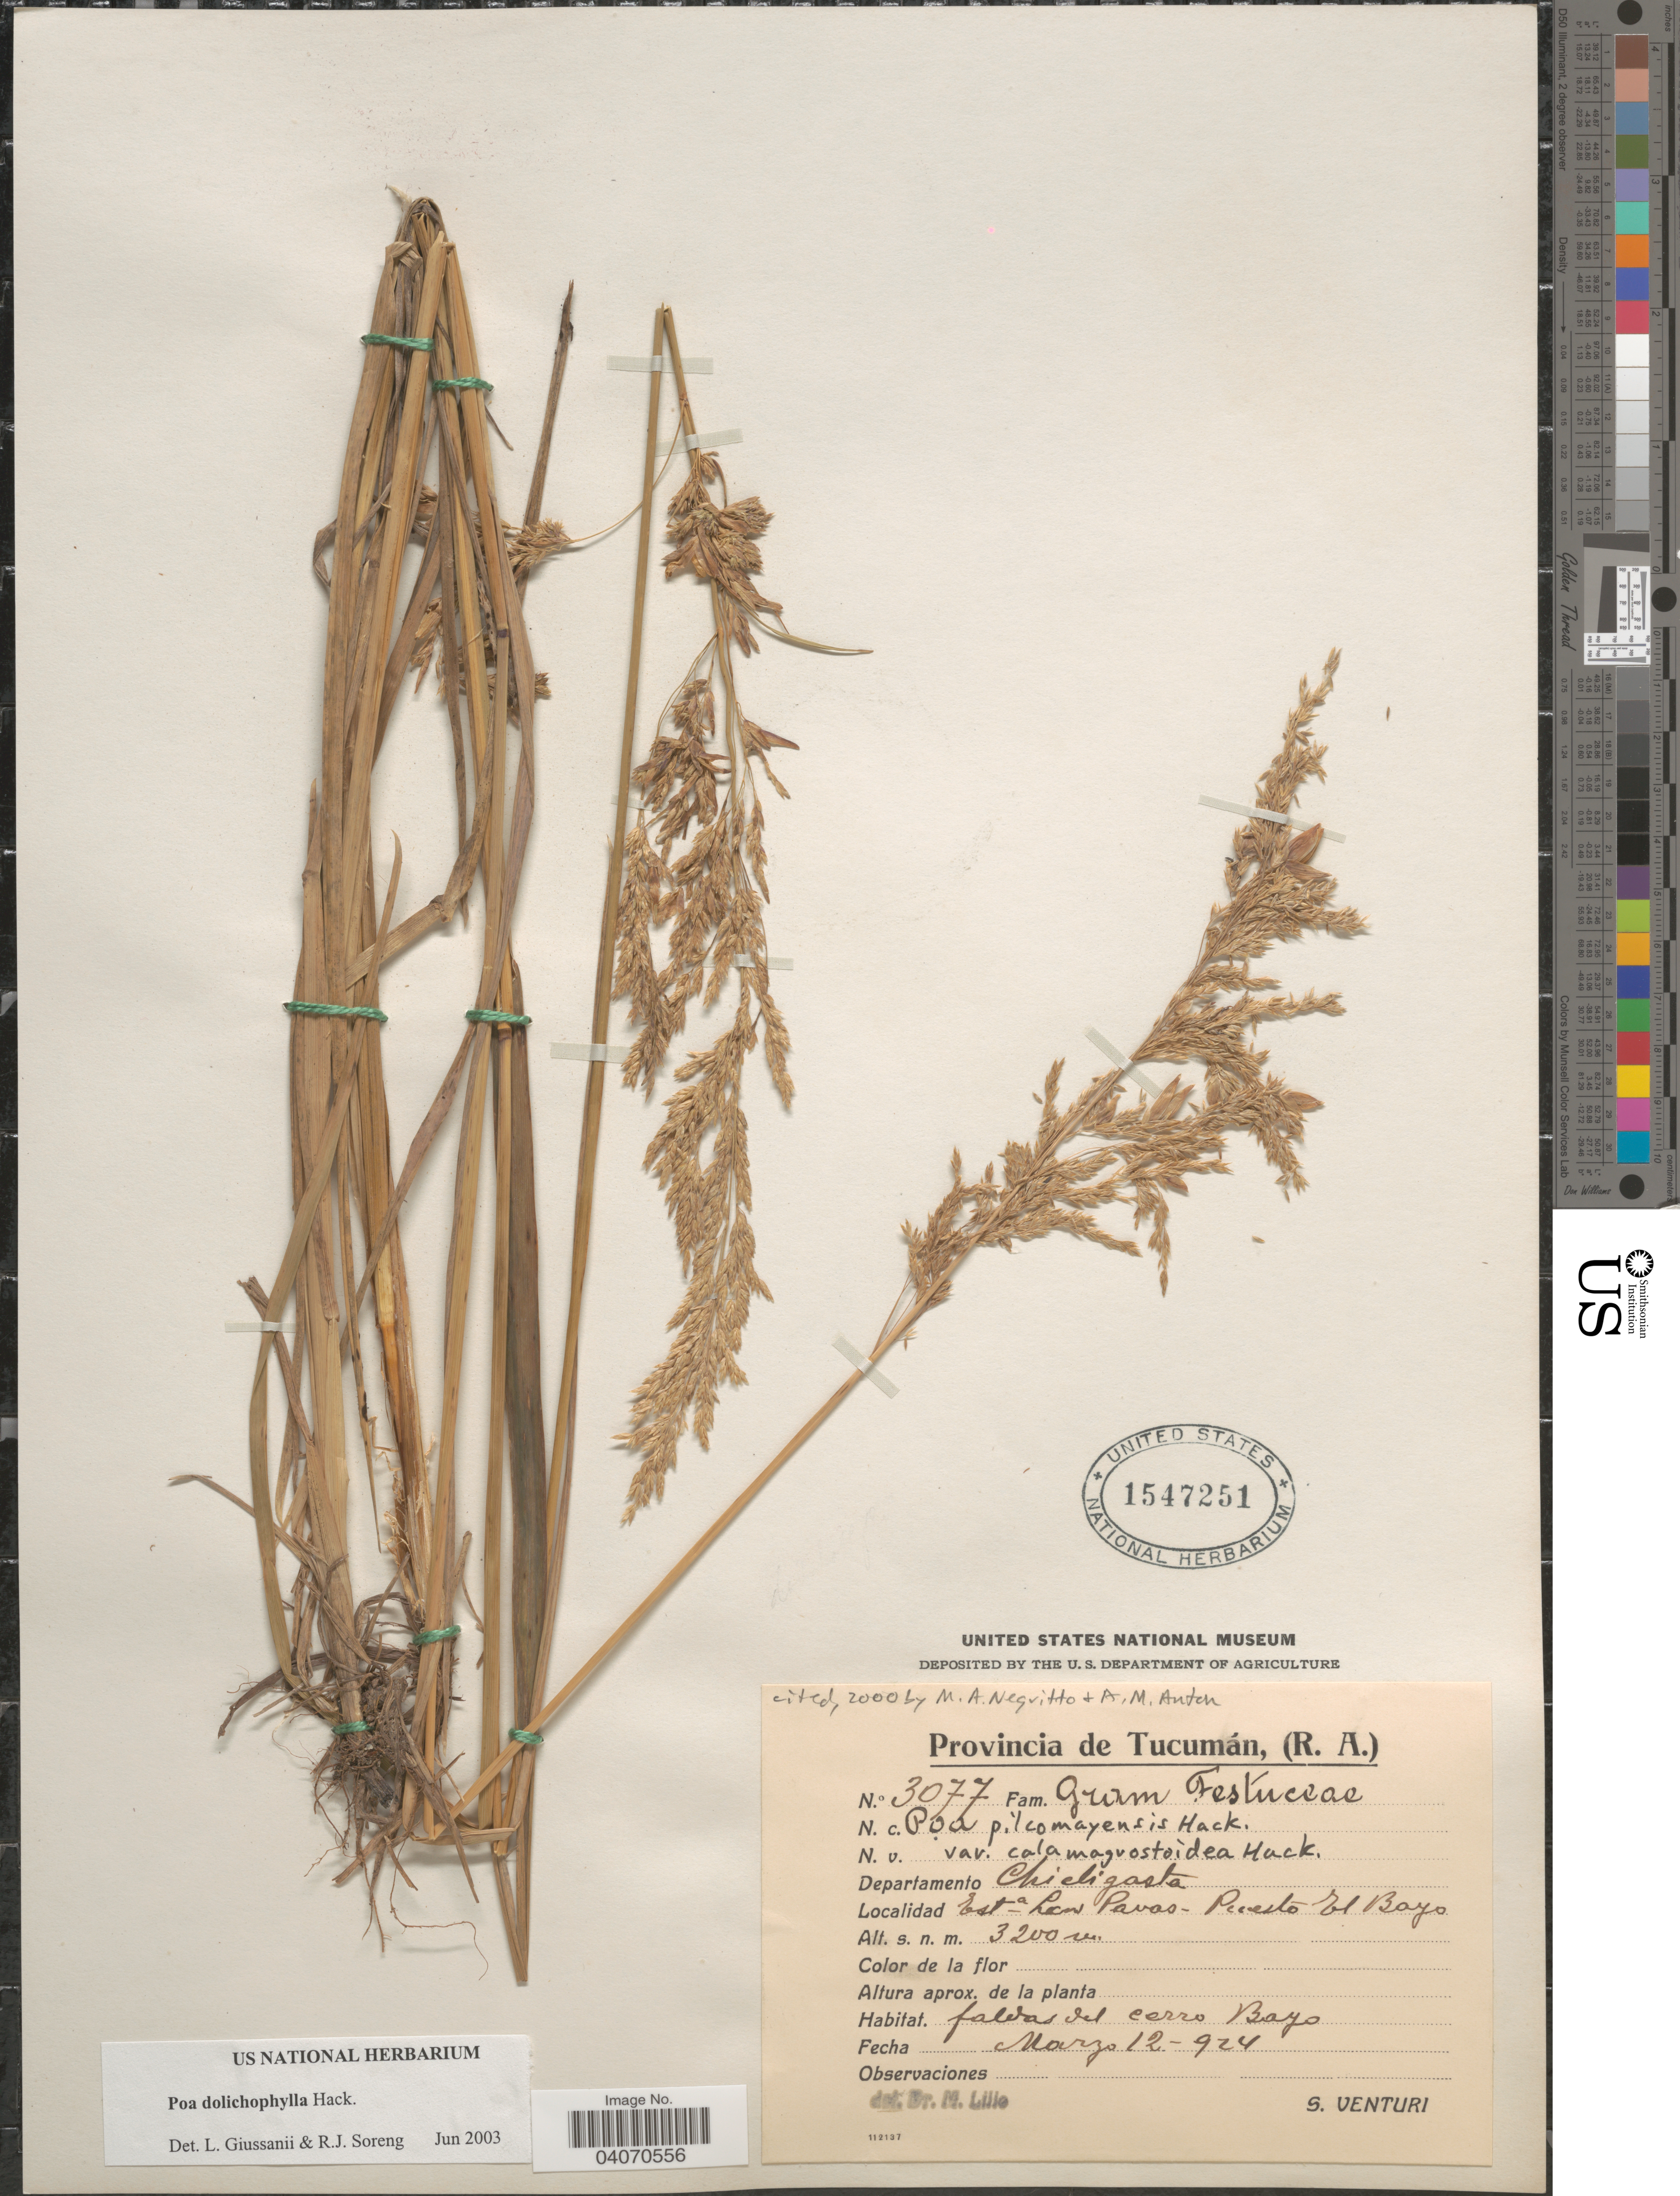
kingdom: Plantae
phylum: Tracheophyta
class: Liliopsida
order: Poales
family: Poaceae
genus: Poa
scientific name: Poa dolichophylla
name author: Hack.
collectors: S. Venturi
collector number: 3077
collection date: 1924-03-12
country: Argentina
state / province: Tucuman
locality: Departamento Chicligasta. Esta Las Pavas- Puerto El Bayo. Faldas del cerro Bayo.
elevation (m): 3200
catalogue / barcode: US 1547251